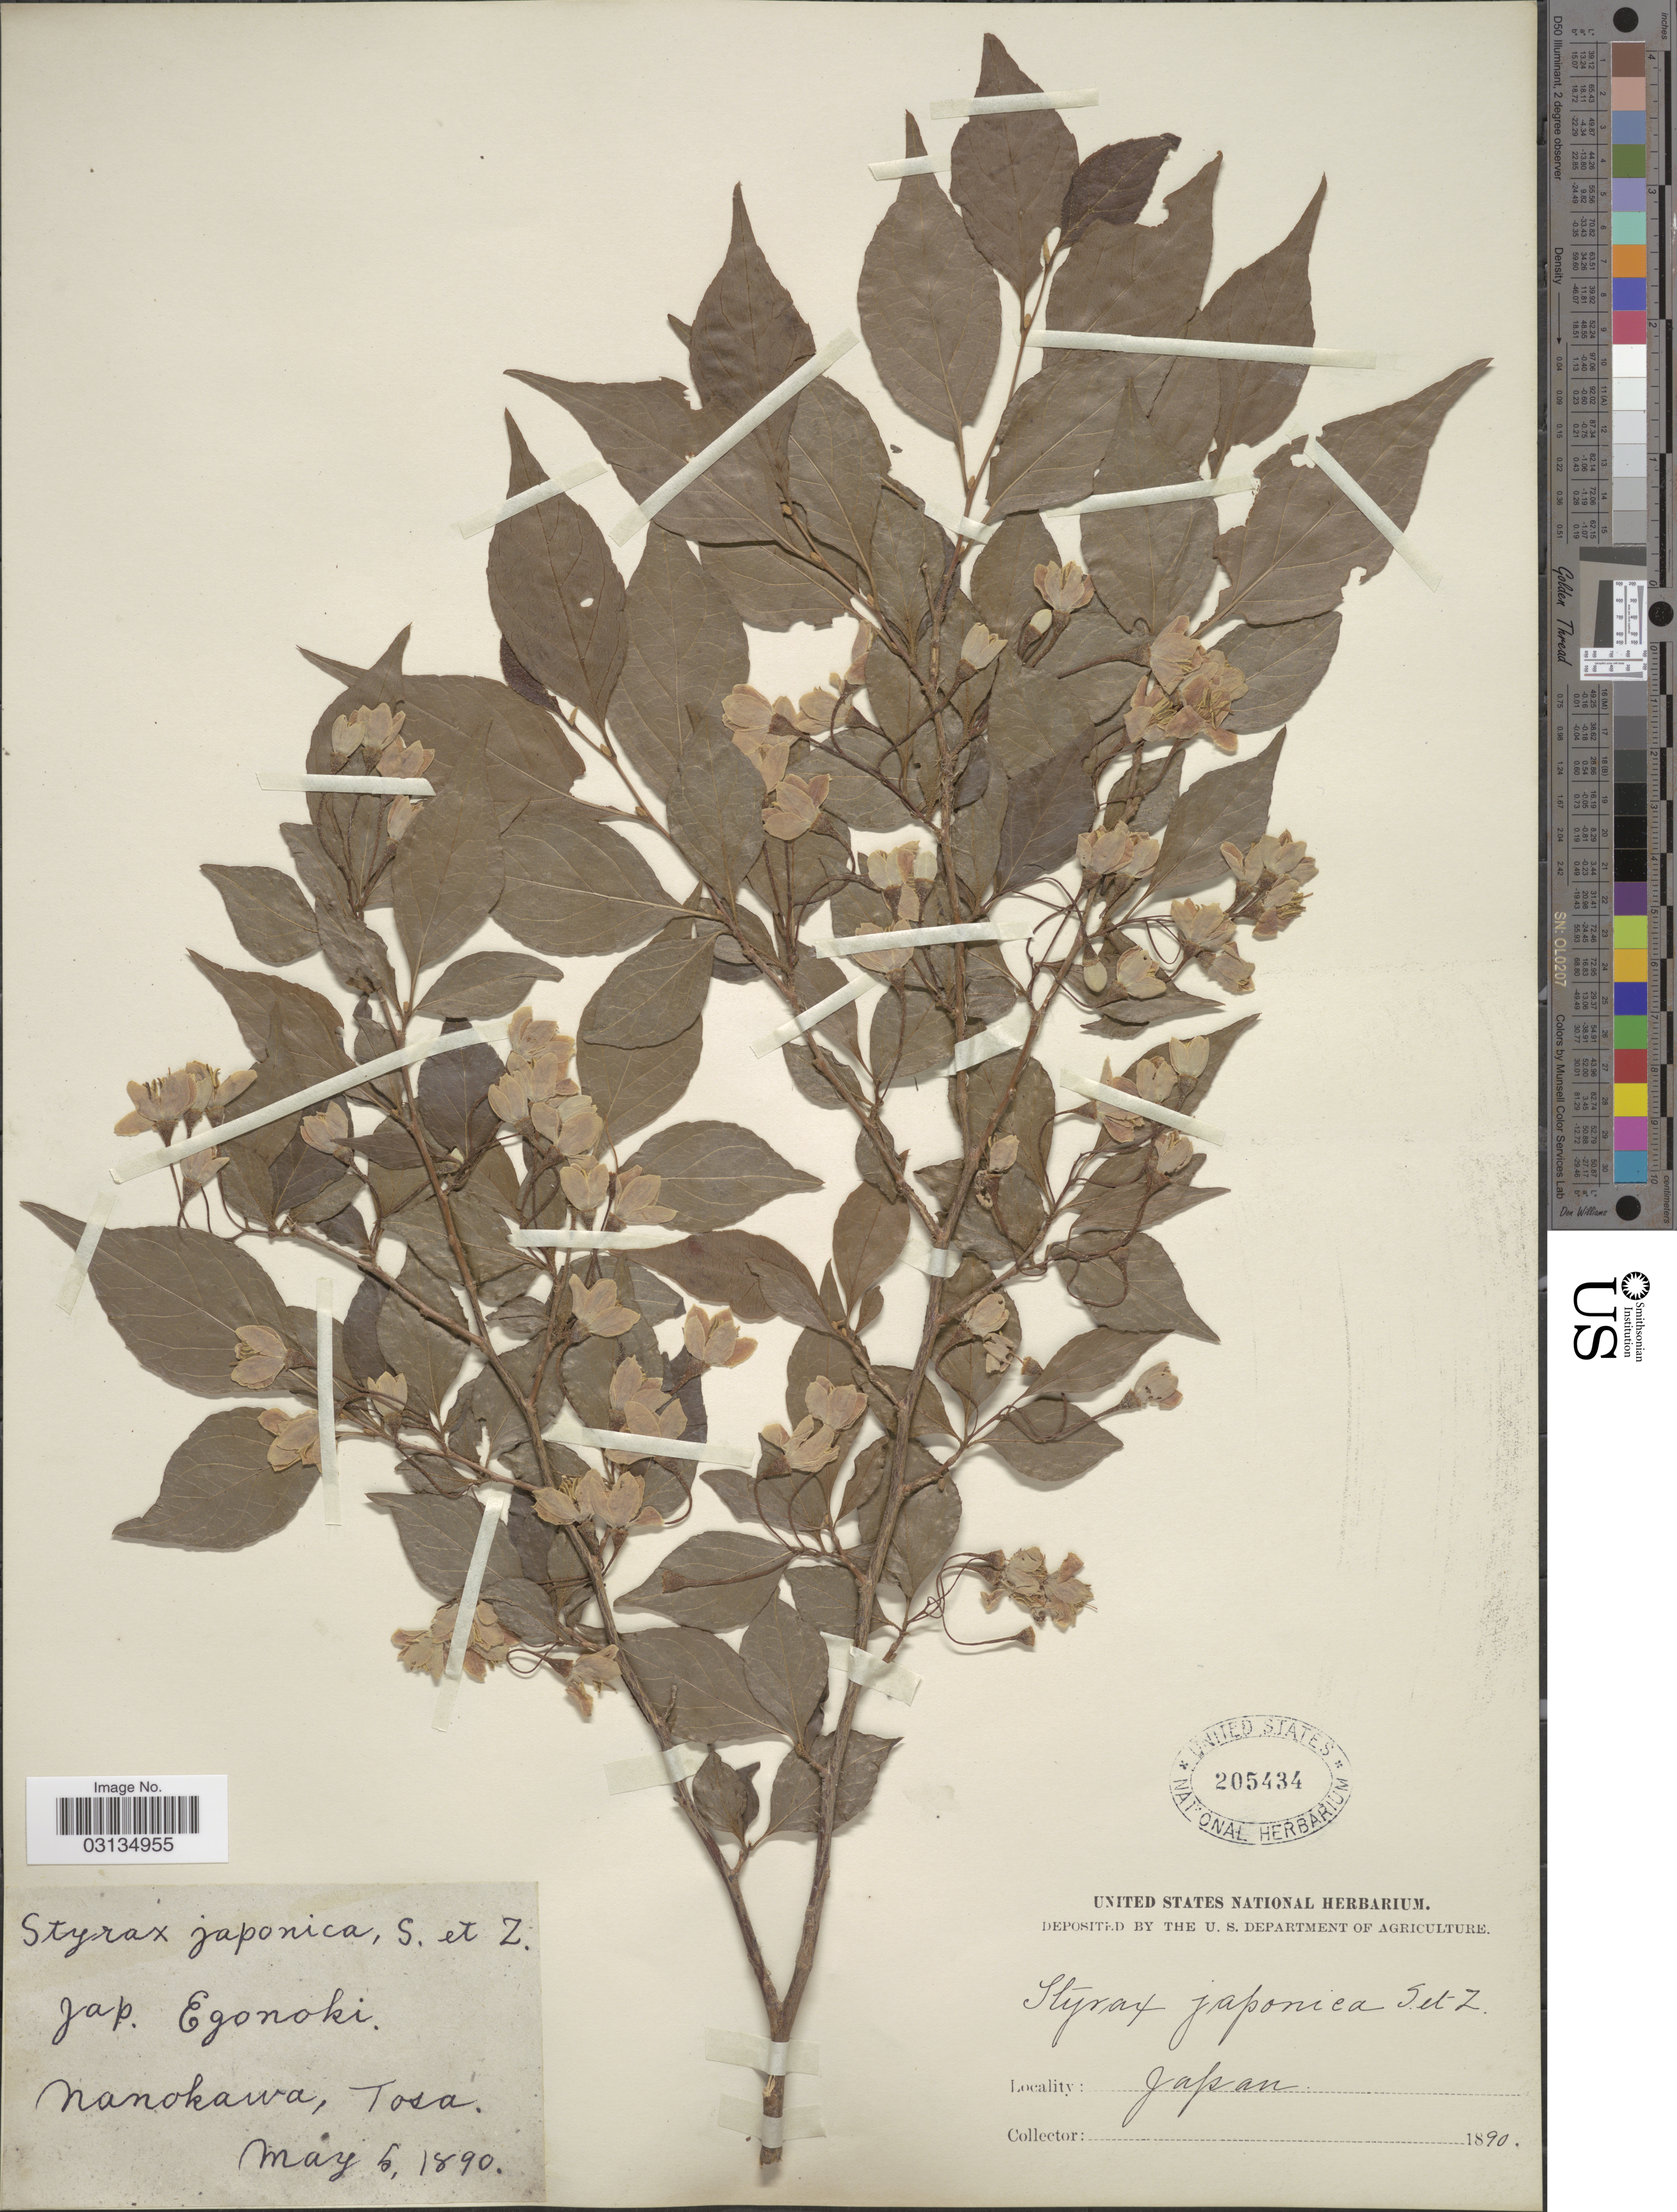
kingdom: Plantae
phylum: Tracheophyta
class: Magnoliopsida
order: Ericales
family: Styracaceae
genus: Styrax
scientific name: Styrax japonicus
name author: Siebold & Zucc.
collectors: ex herb. United States National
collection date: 1890-05-06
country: Japan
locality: Nanokawa, Tosa.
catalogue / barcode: US 205434